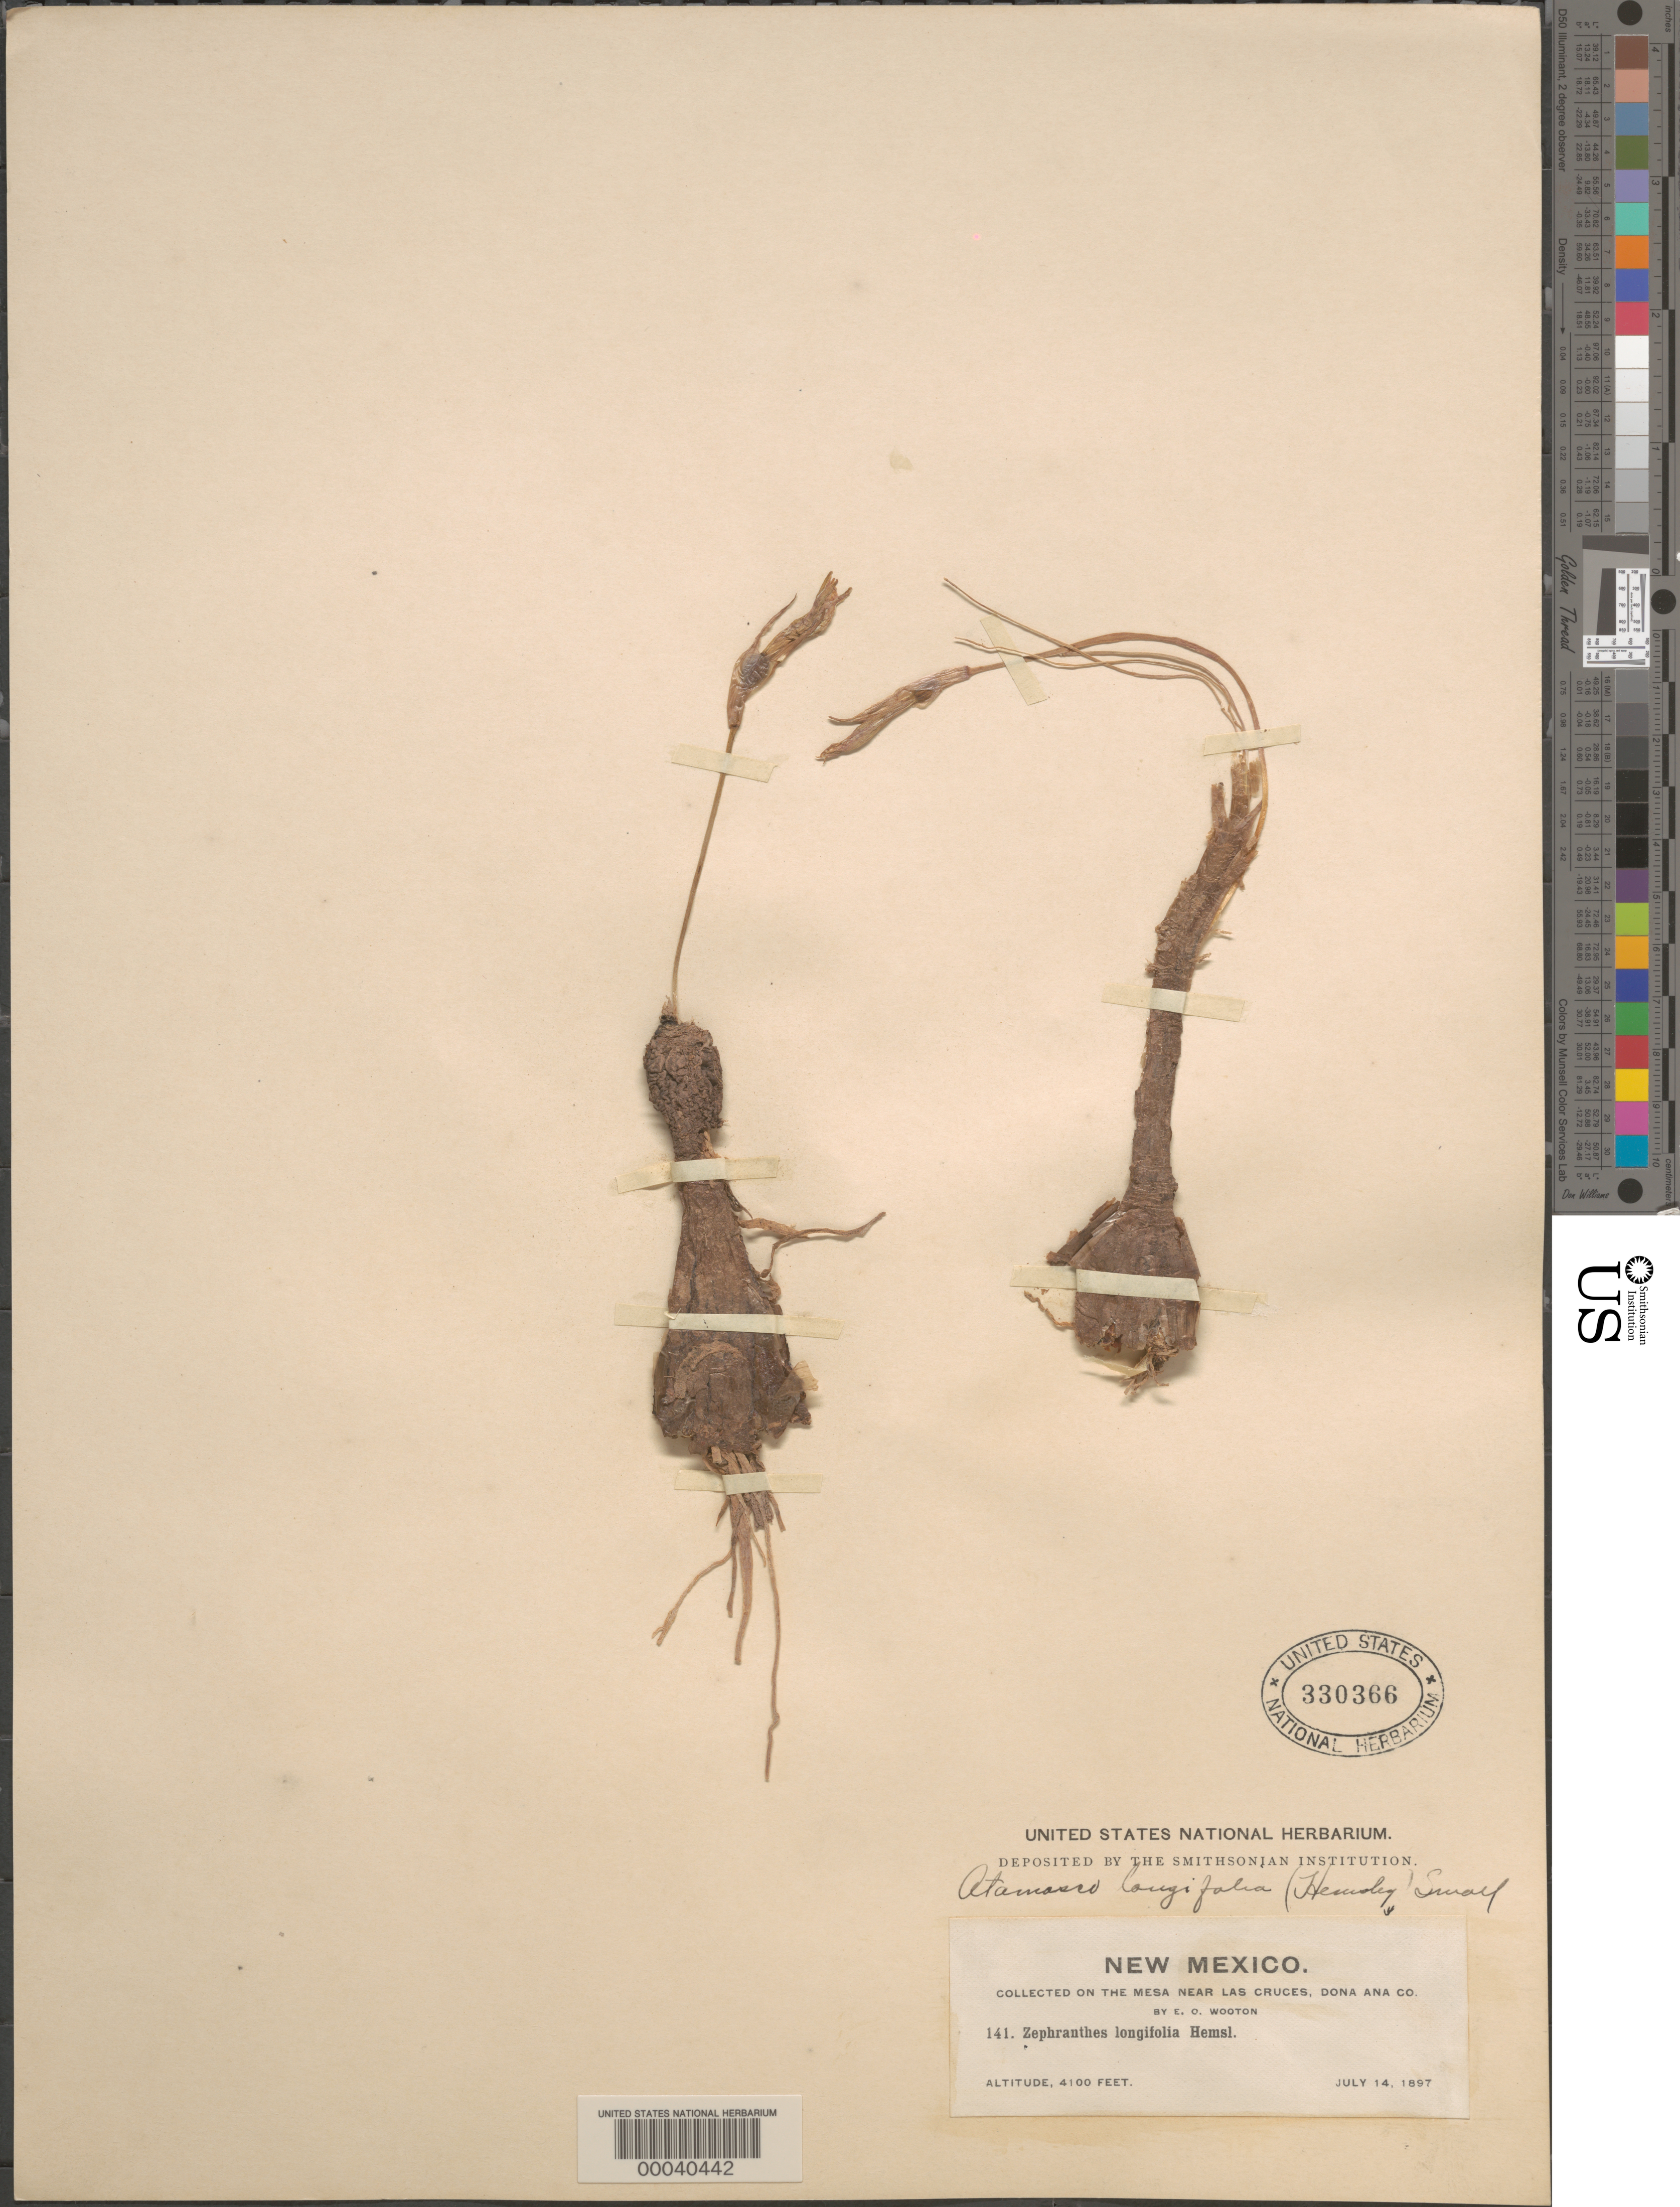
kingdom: Plantae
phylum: Tracheophyta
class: Liliopsida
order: Asparagales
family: Amaryllidaceae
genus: Zephyranthes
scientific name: Zephyranthes longifolia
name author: Hemsl.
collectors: E. O. Wooton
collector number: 141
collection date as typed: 14 Jul 1897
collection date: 1897-07-14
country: United States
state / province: New Mexico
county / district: Dona Ana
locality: On the mesa near las cruces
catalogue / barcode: US 330366